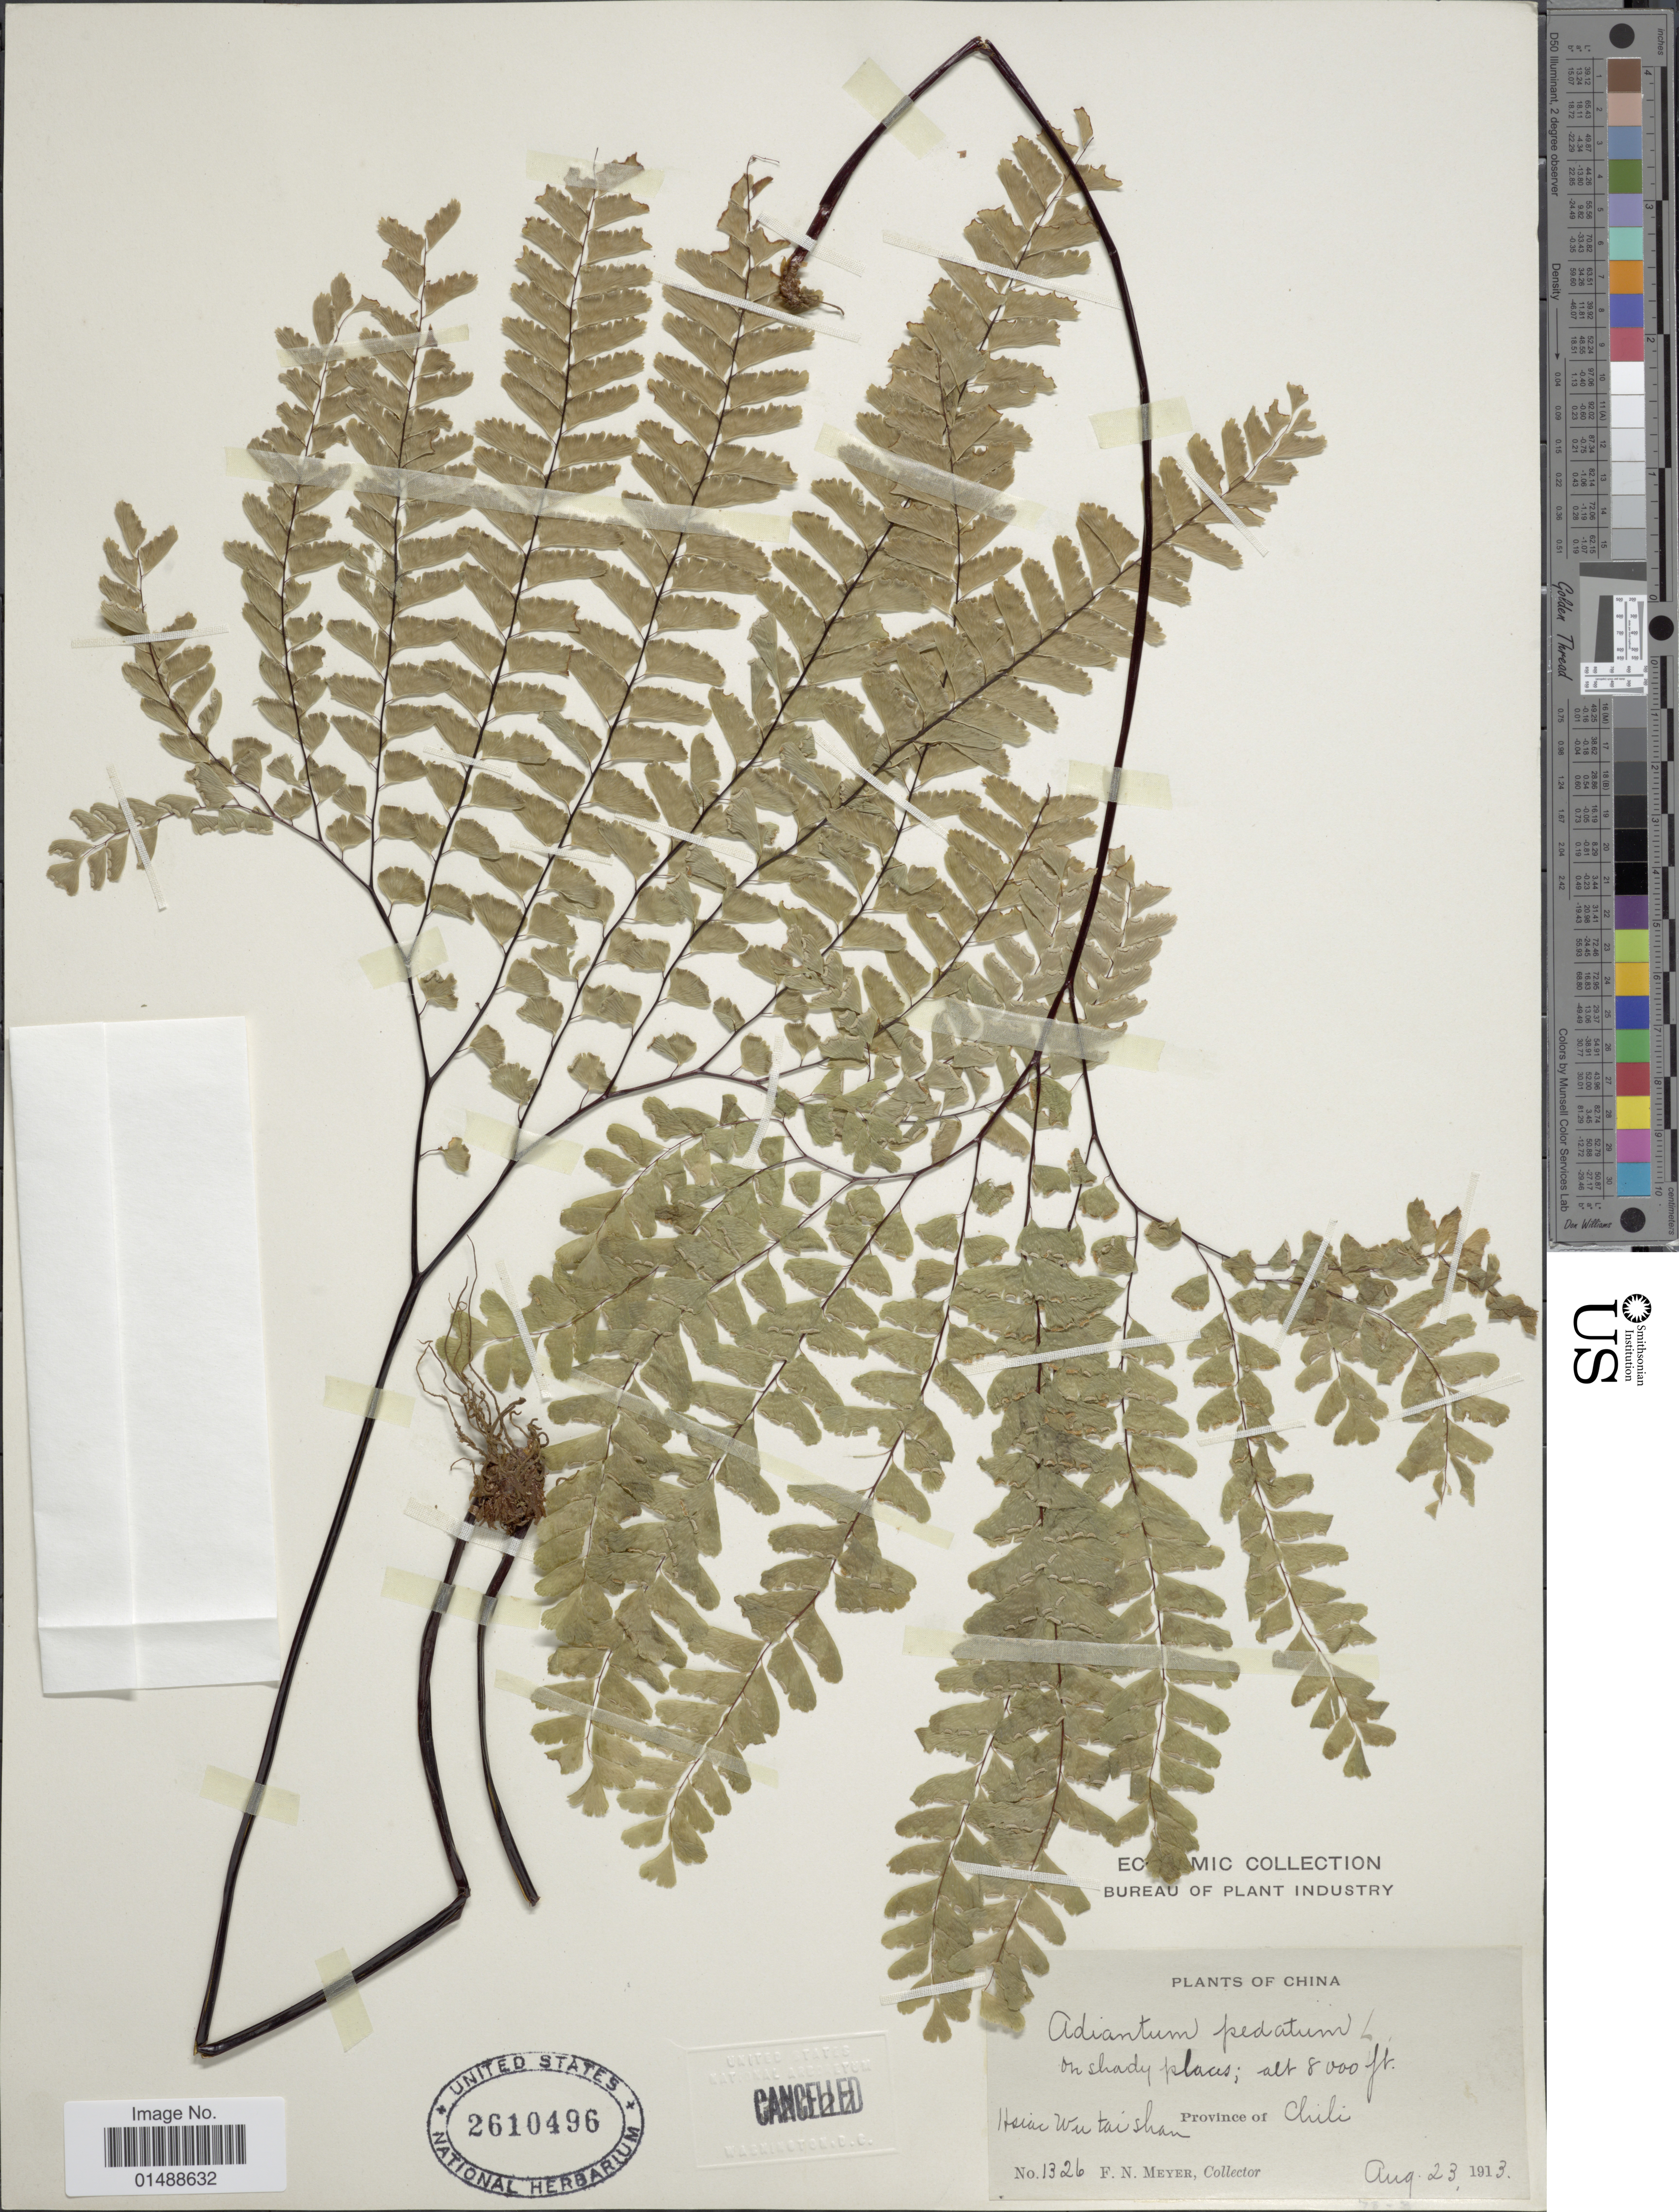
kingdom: Plantae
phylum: Tracheophyta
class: Polypodiopsida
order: Polypodiales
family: Pteridaceae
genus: Adiantum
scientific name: Adiantum pedatum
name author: L.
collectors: F. N. Meyer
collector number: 1326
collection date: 1913-08-23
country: China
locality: China, Province of Chili, Hsiui Wu tai shan. [interpreted]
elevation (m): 2438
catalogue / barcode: US 2610496